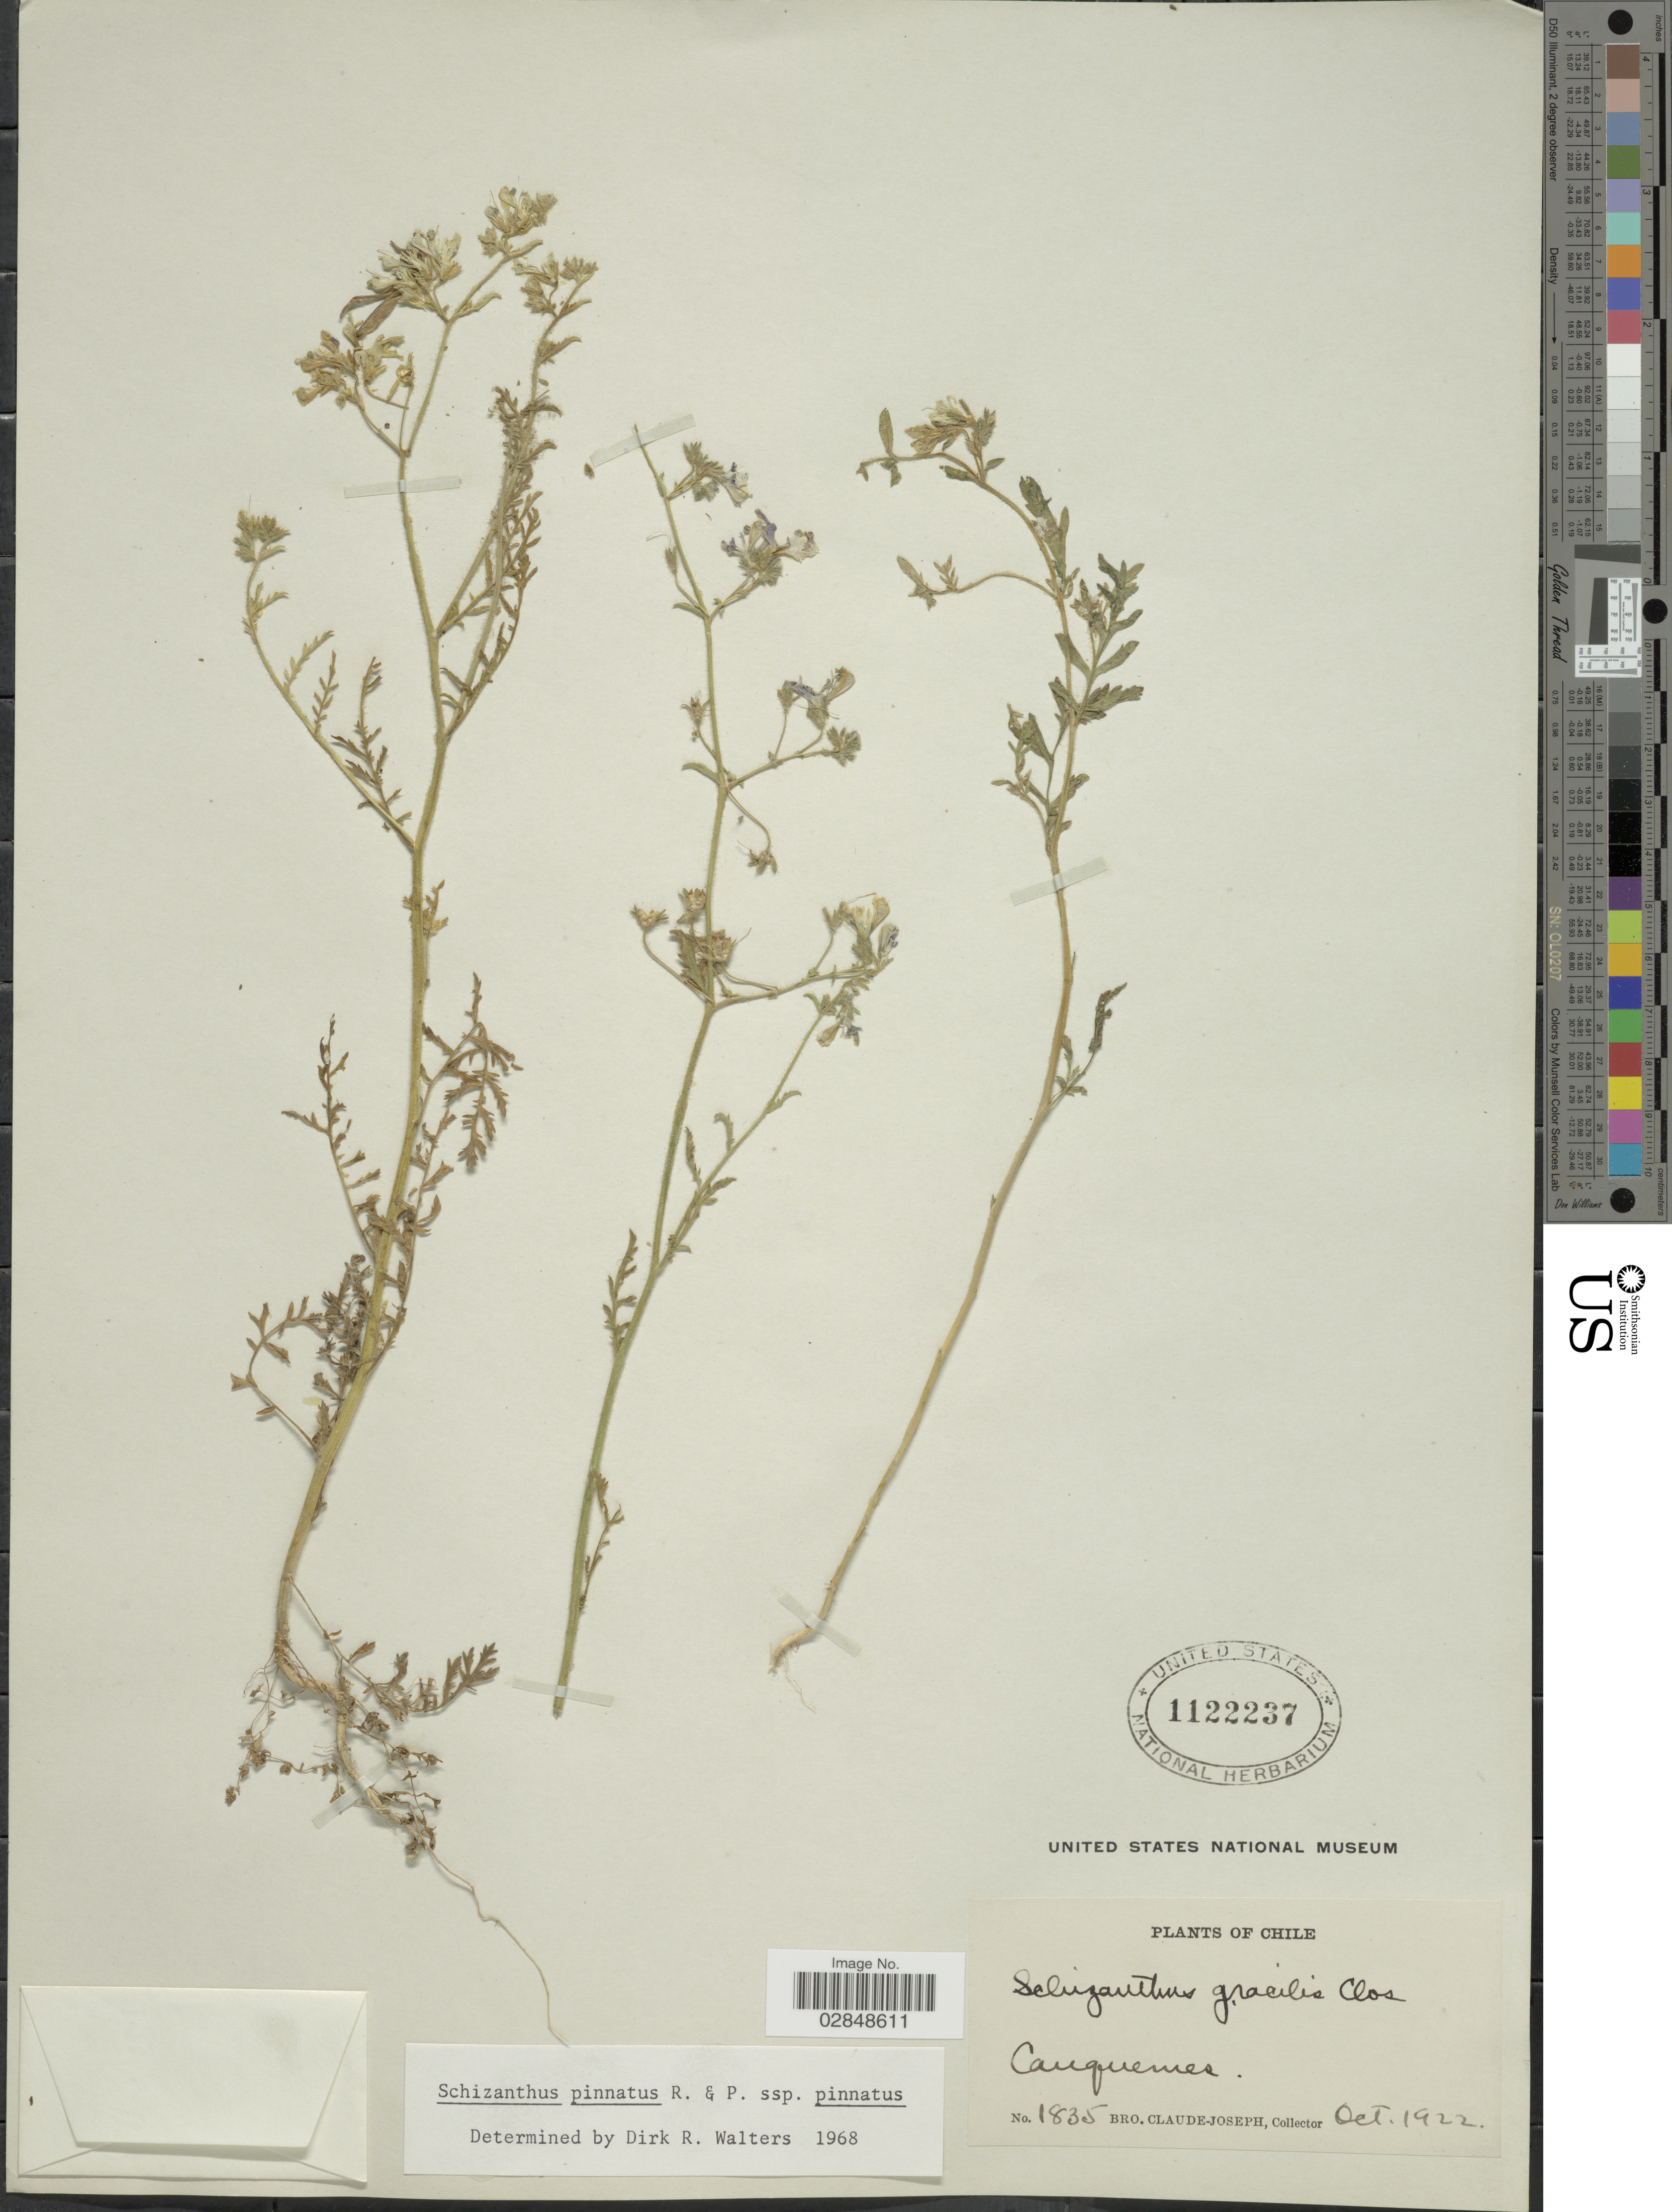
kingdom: Plantae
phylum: Tracheophyta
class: Magnoliopsida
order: Solanales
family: Solanaceae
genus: Schizanthus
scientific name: Schizanthus pinnatus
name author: Ruiz & Pav.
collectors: Bro. Claude-Joseph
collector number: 1835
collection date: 1922-10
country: Chile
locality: Cauquemes.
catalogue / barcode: US 1122237